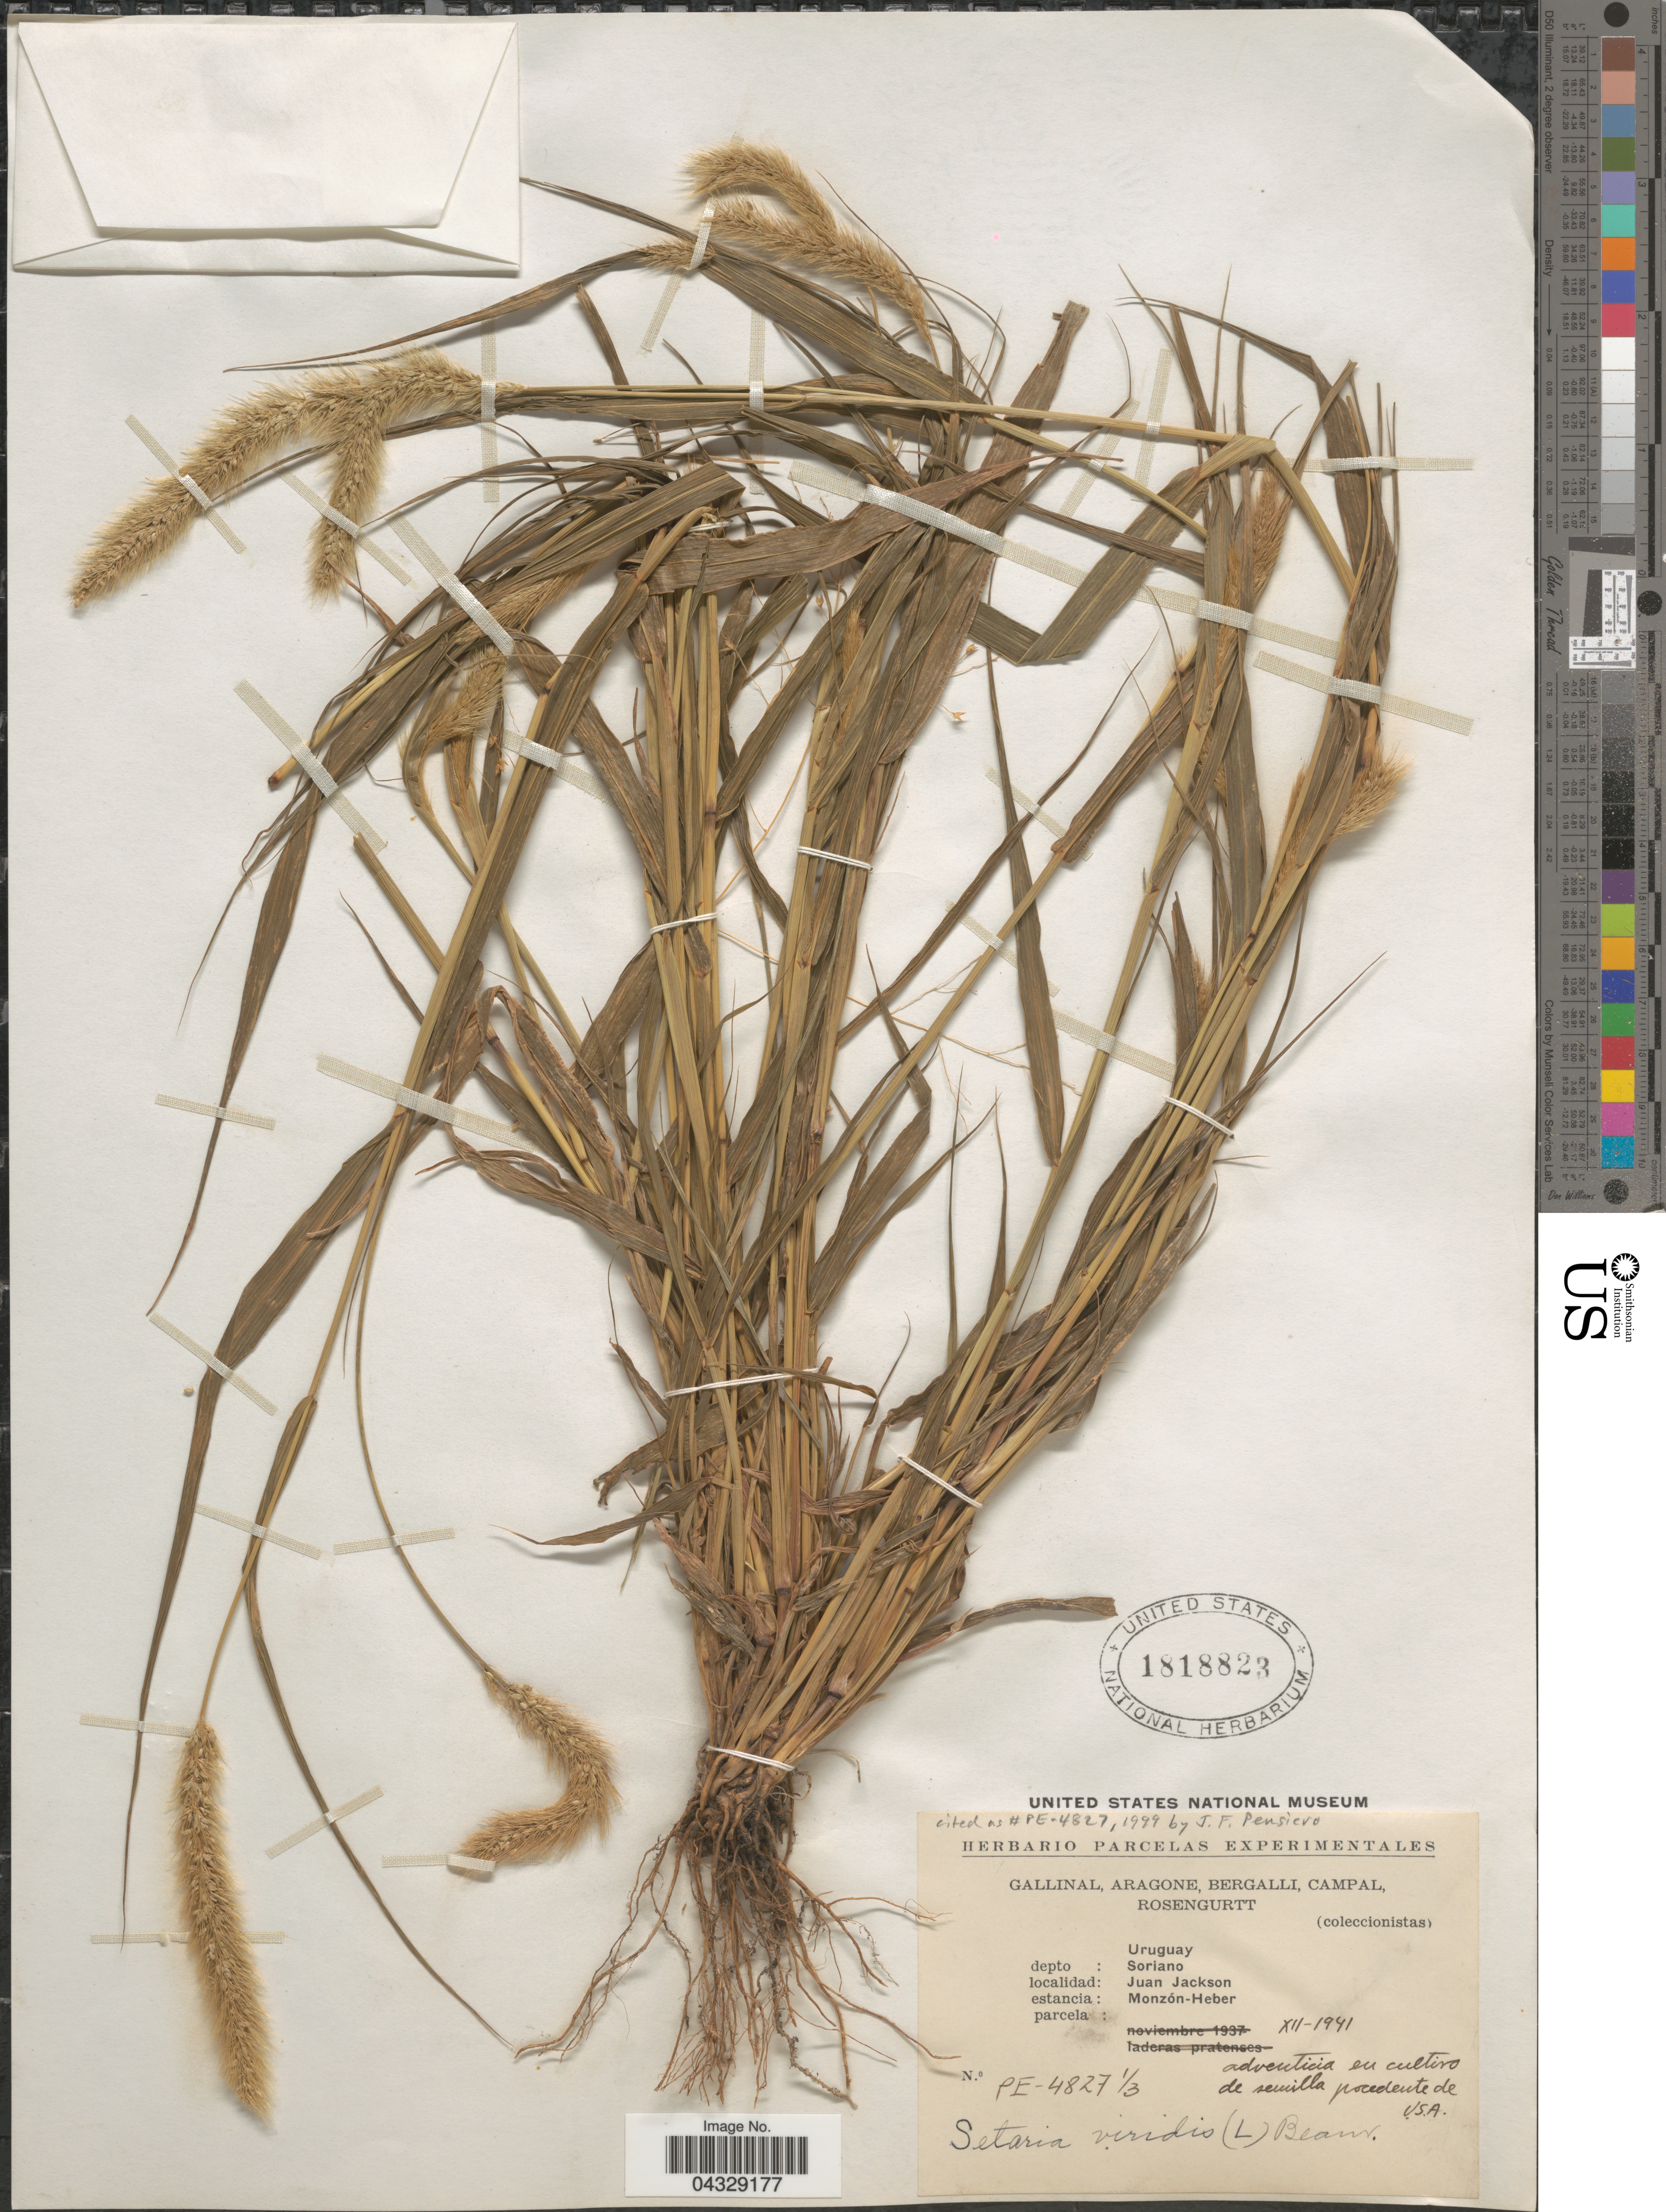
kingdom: Plantae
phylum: Tracheophyta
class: Liliopsida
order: Poales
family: Poaceae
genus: Setaria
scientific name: Setaria viridis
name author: (L.) P. Beauv.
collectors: -. Gallinal, -- Aragone, -- Bergalli, -- Campal & Rosengurtt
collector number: PE-4827⅓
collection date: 1941-12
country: Uruguay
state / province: Soriano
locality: Depto: Soriano. Juan Jackson. Estancia: Monzón-Heber.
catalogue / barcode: US 1818823